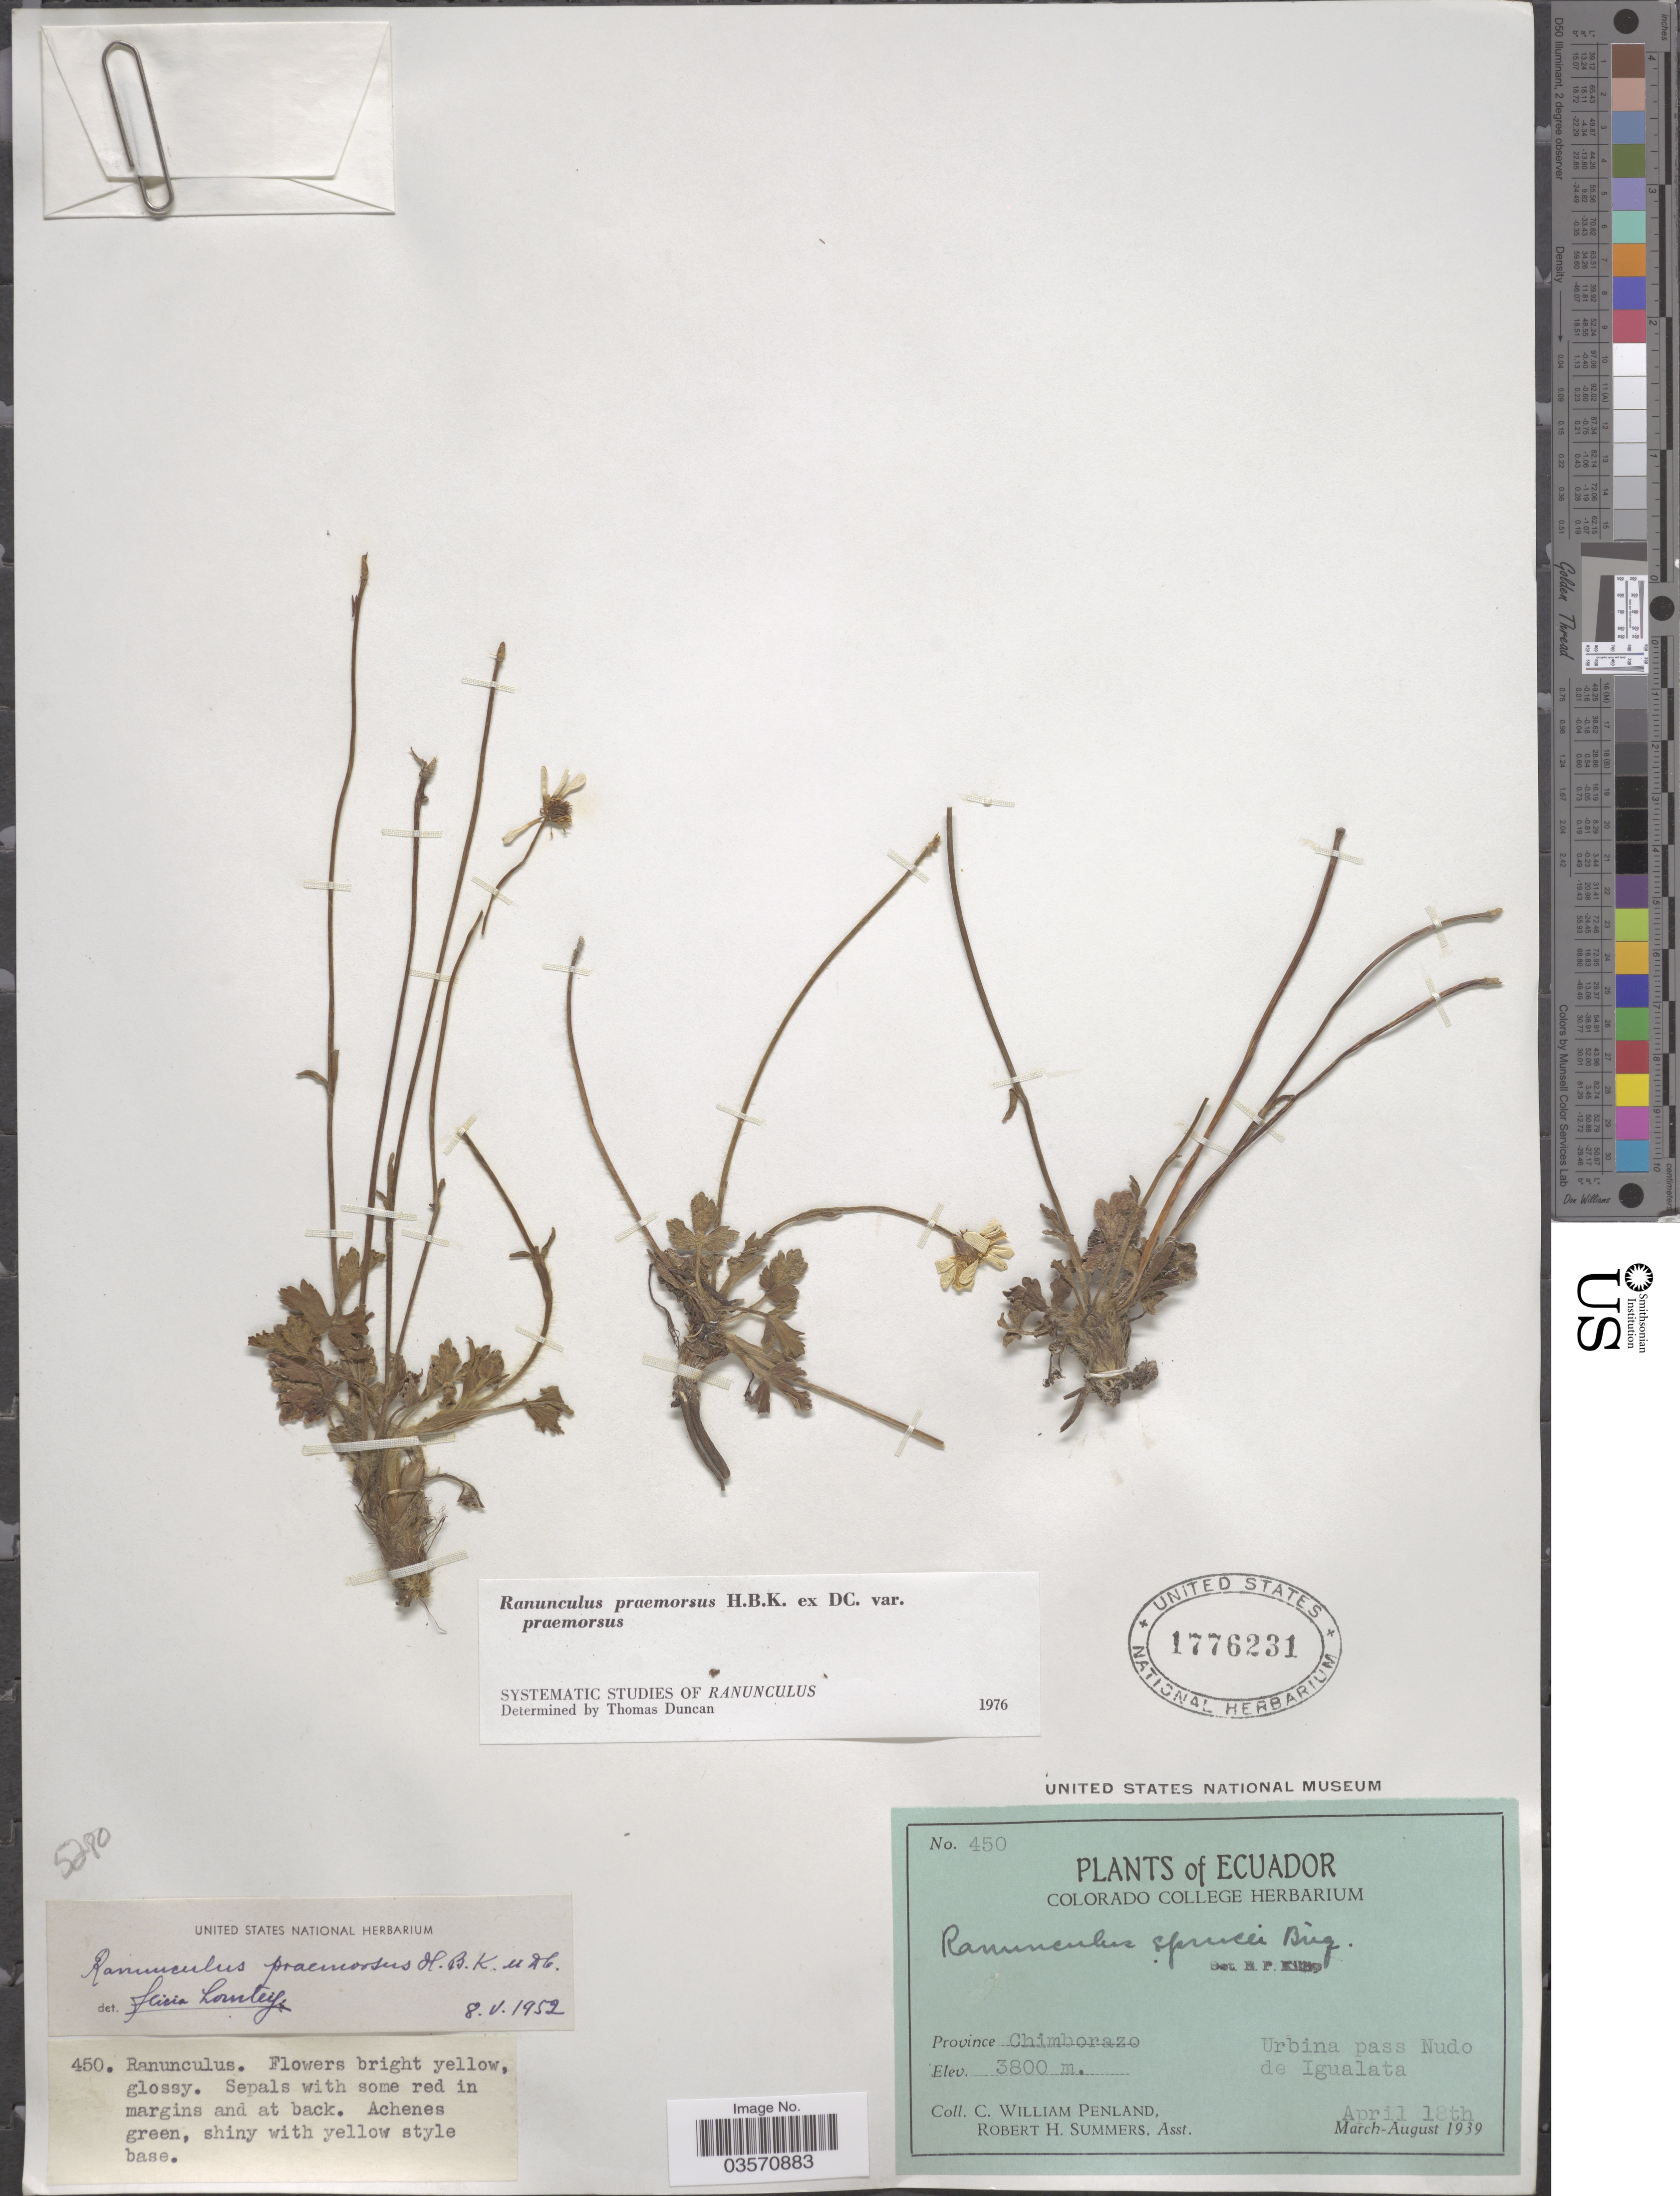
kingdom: Plantae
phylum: Tracheophyta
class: Magnoliopsida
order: Ranunculales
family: Ranunculaceae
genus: Ranunculus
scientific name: Ranunculus praemorsus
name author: Kunth ex DC.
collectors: C. W. Penland & R. Summers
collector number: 450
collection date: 1939-04-18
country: Ecuador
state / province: Chimborazo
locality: Urbina pass Nudo de Igualata.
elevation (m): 3800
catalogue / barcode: US 1776231